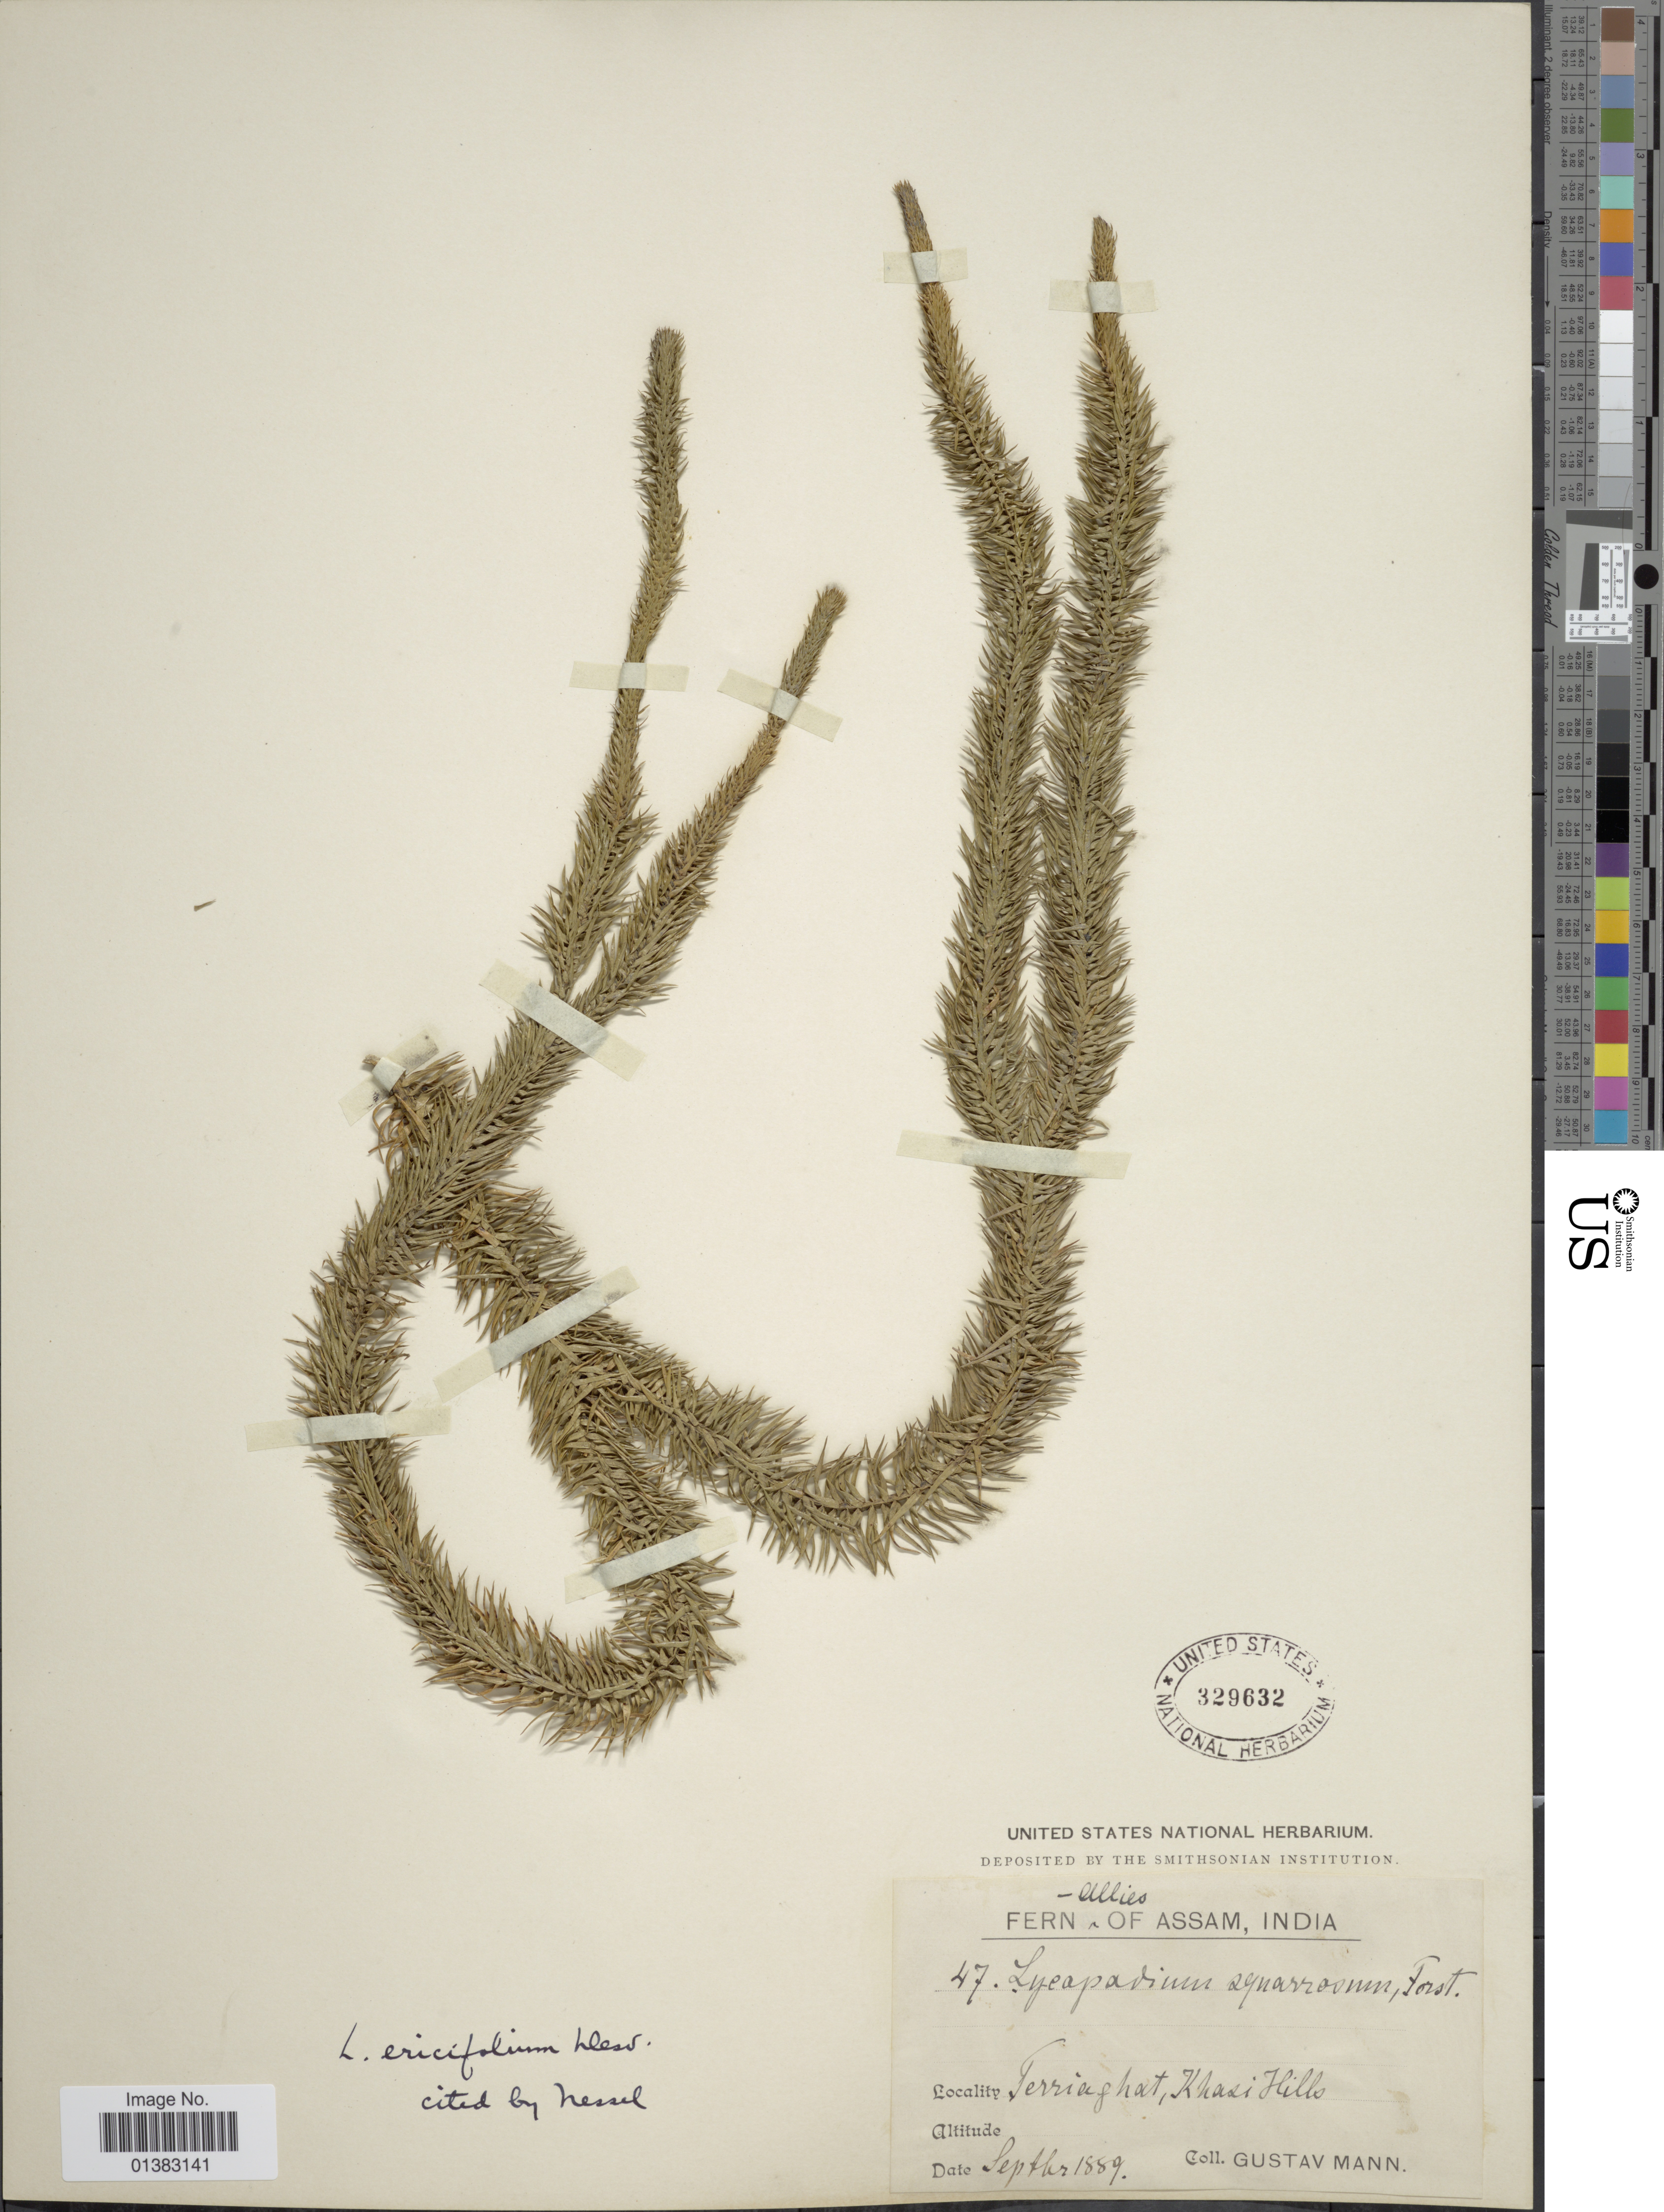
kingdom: Plantae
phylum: Tracheophyta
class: Lycopodiopsida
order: Lycopodiales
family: Lycopodiaceae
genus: Phlegmariurus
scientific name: Phlegmariurus ulcifolius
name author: (Sw.) S. R. Gosh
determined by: Field, A. R.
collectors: G. Mann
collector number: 47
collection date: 1889-09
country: India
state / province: Meghalaya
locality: Terriaghat, Khasi Hills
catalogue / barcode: US 329632